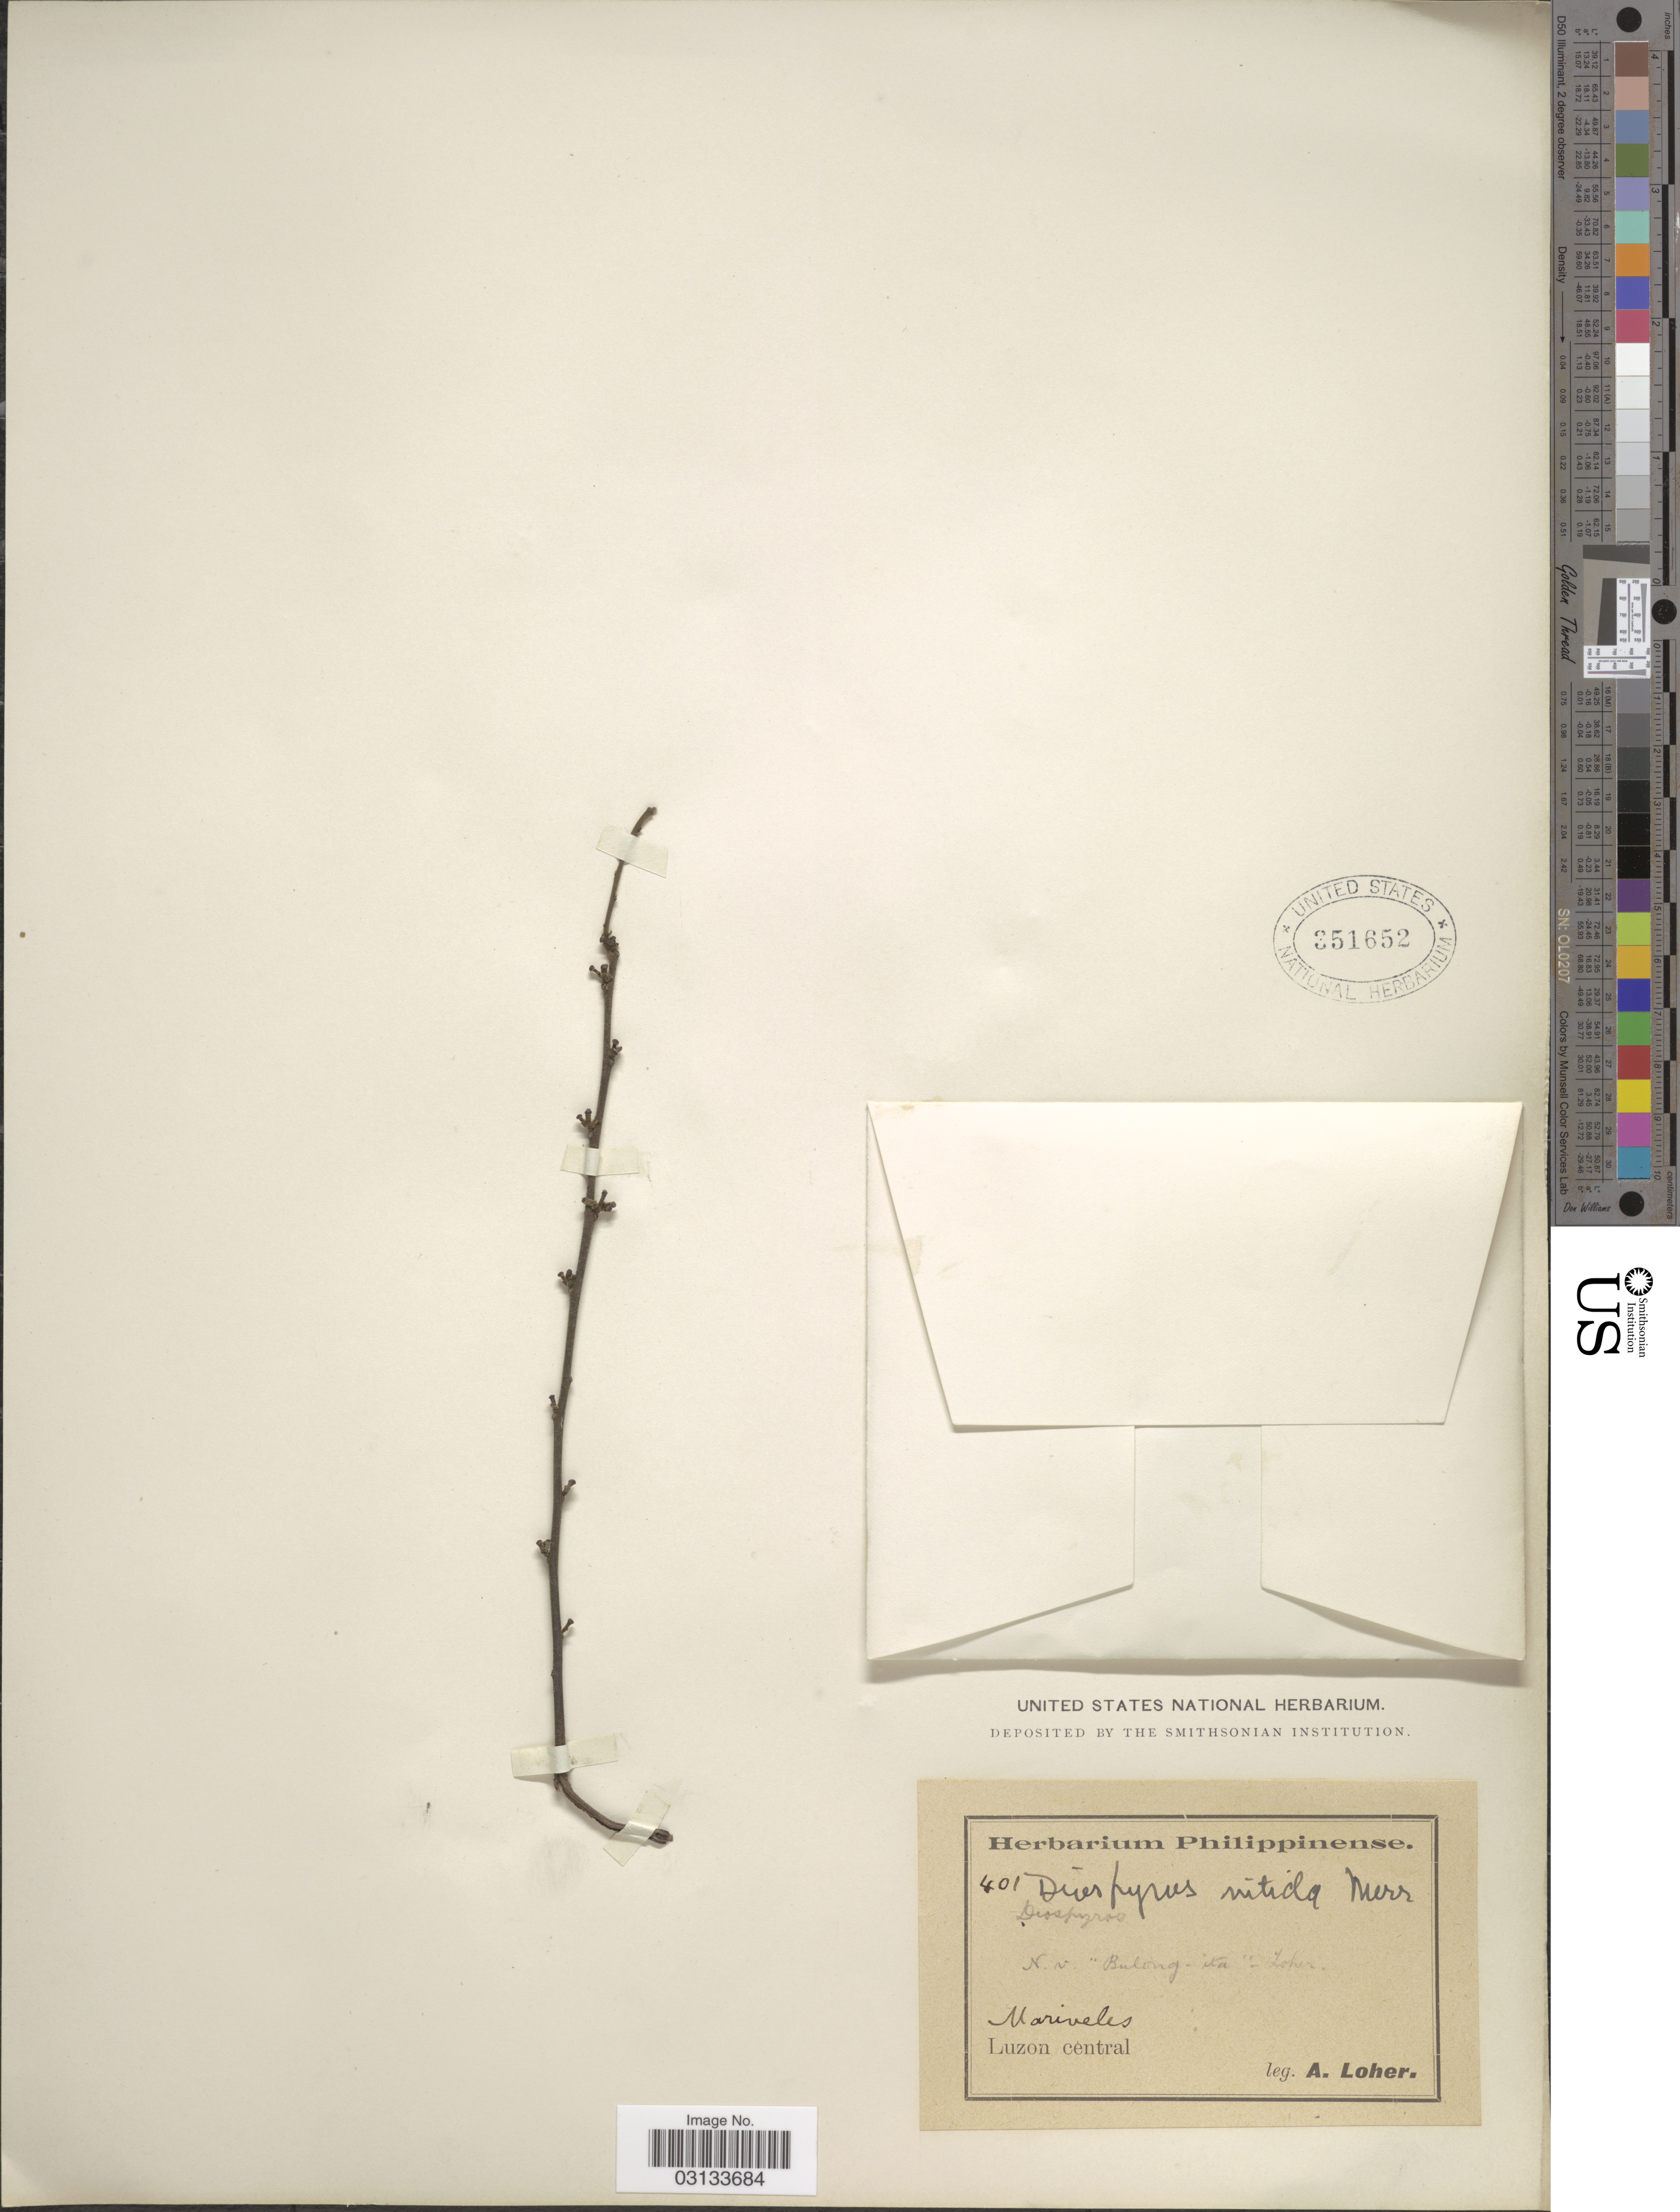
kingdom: Plantae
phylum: Tracheophyta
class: Magnoliopsida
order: Ericales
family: Ebenaceae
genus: Diospyros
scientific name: Diospyros nitida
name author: Merr.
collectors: A. Loher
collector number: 401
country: Philippines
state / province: Central Luzon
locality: Mariveles. Luzon central.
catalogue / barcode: US 351652